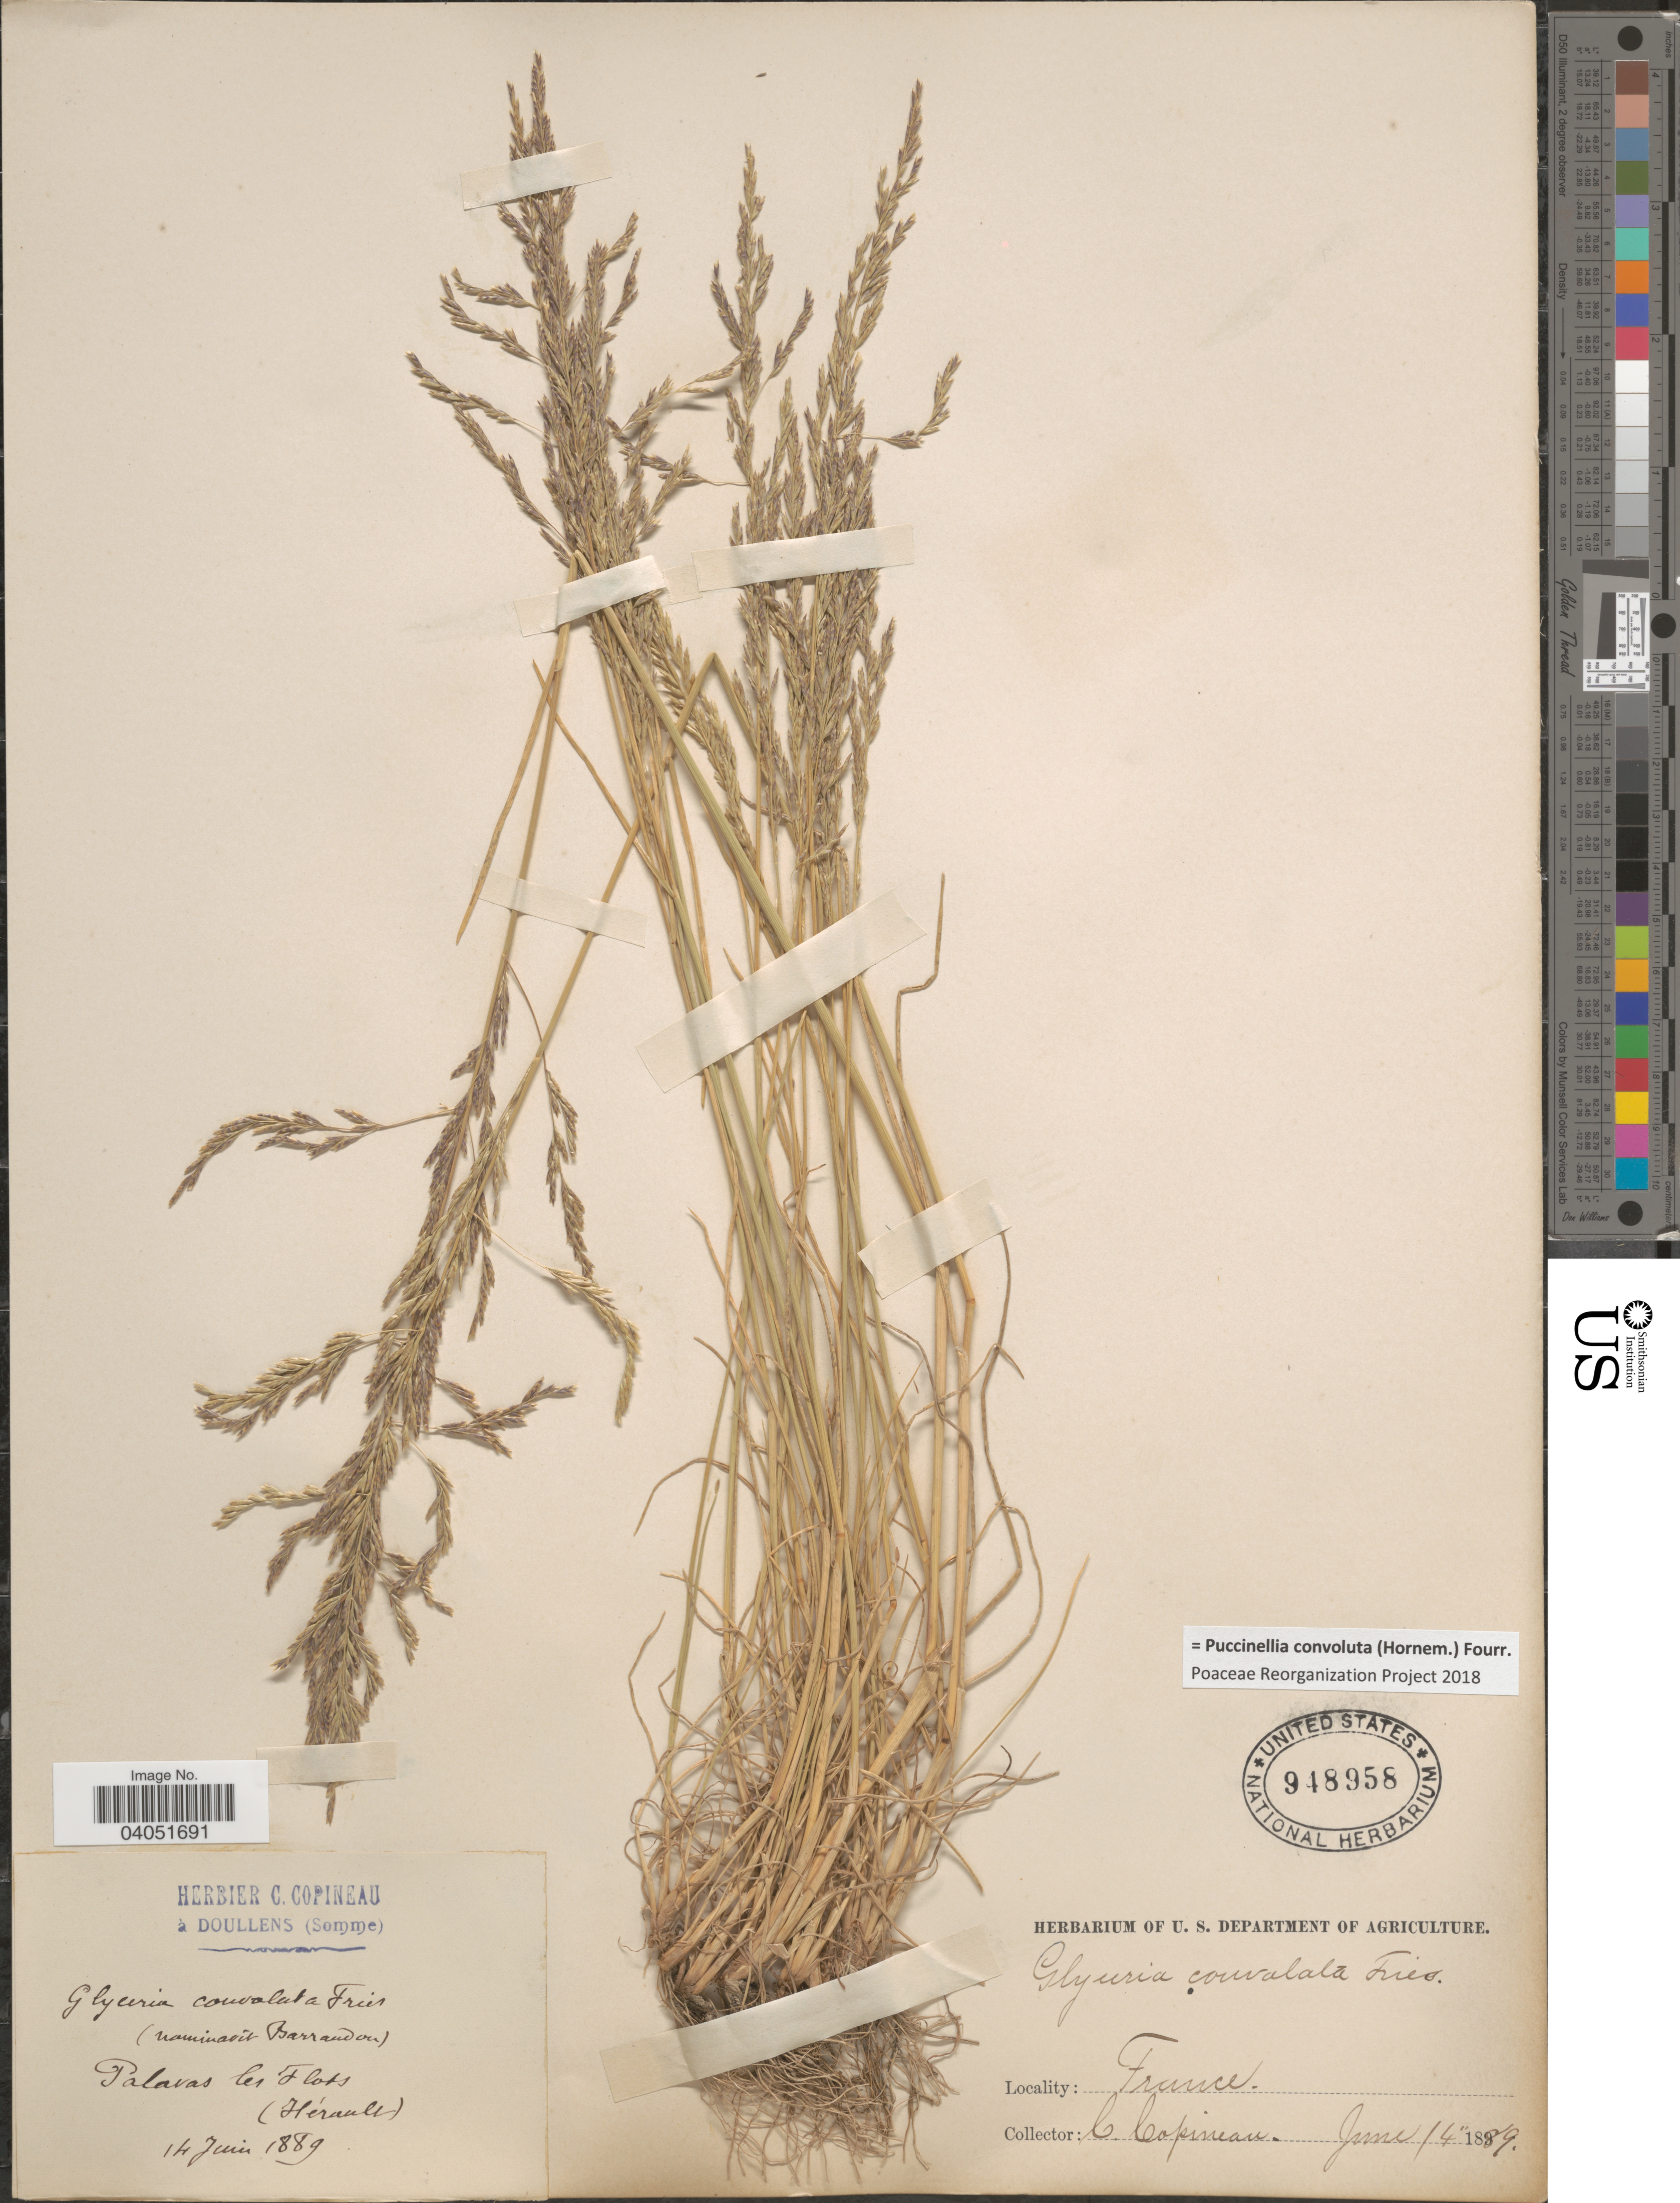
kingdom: Plantae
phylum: Tracheophyta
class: Liliopsida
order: Poales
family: Poaceae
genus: Puccinellia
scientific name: Puccinellia convoluta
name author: (Hornem.) Fourr.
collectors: C. Copineau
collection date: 1889-06-14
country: France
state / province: Occitanie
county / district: Hérault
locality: Palavas les Flots (Hérault).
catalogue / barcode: US 948958